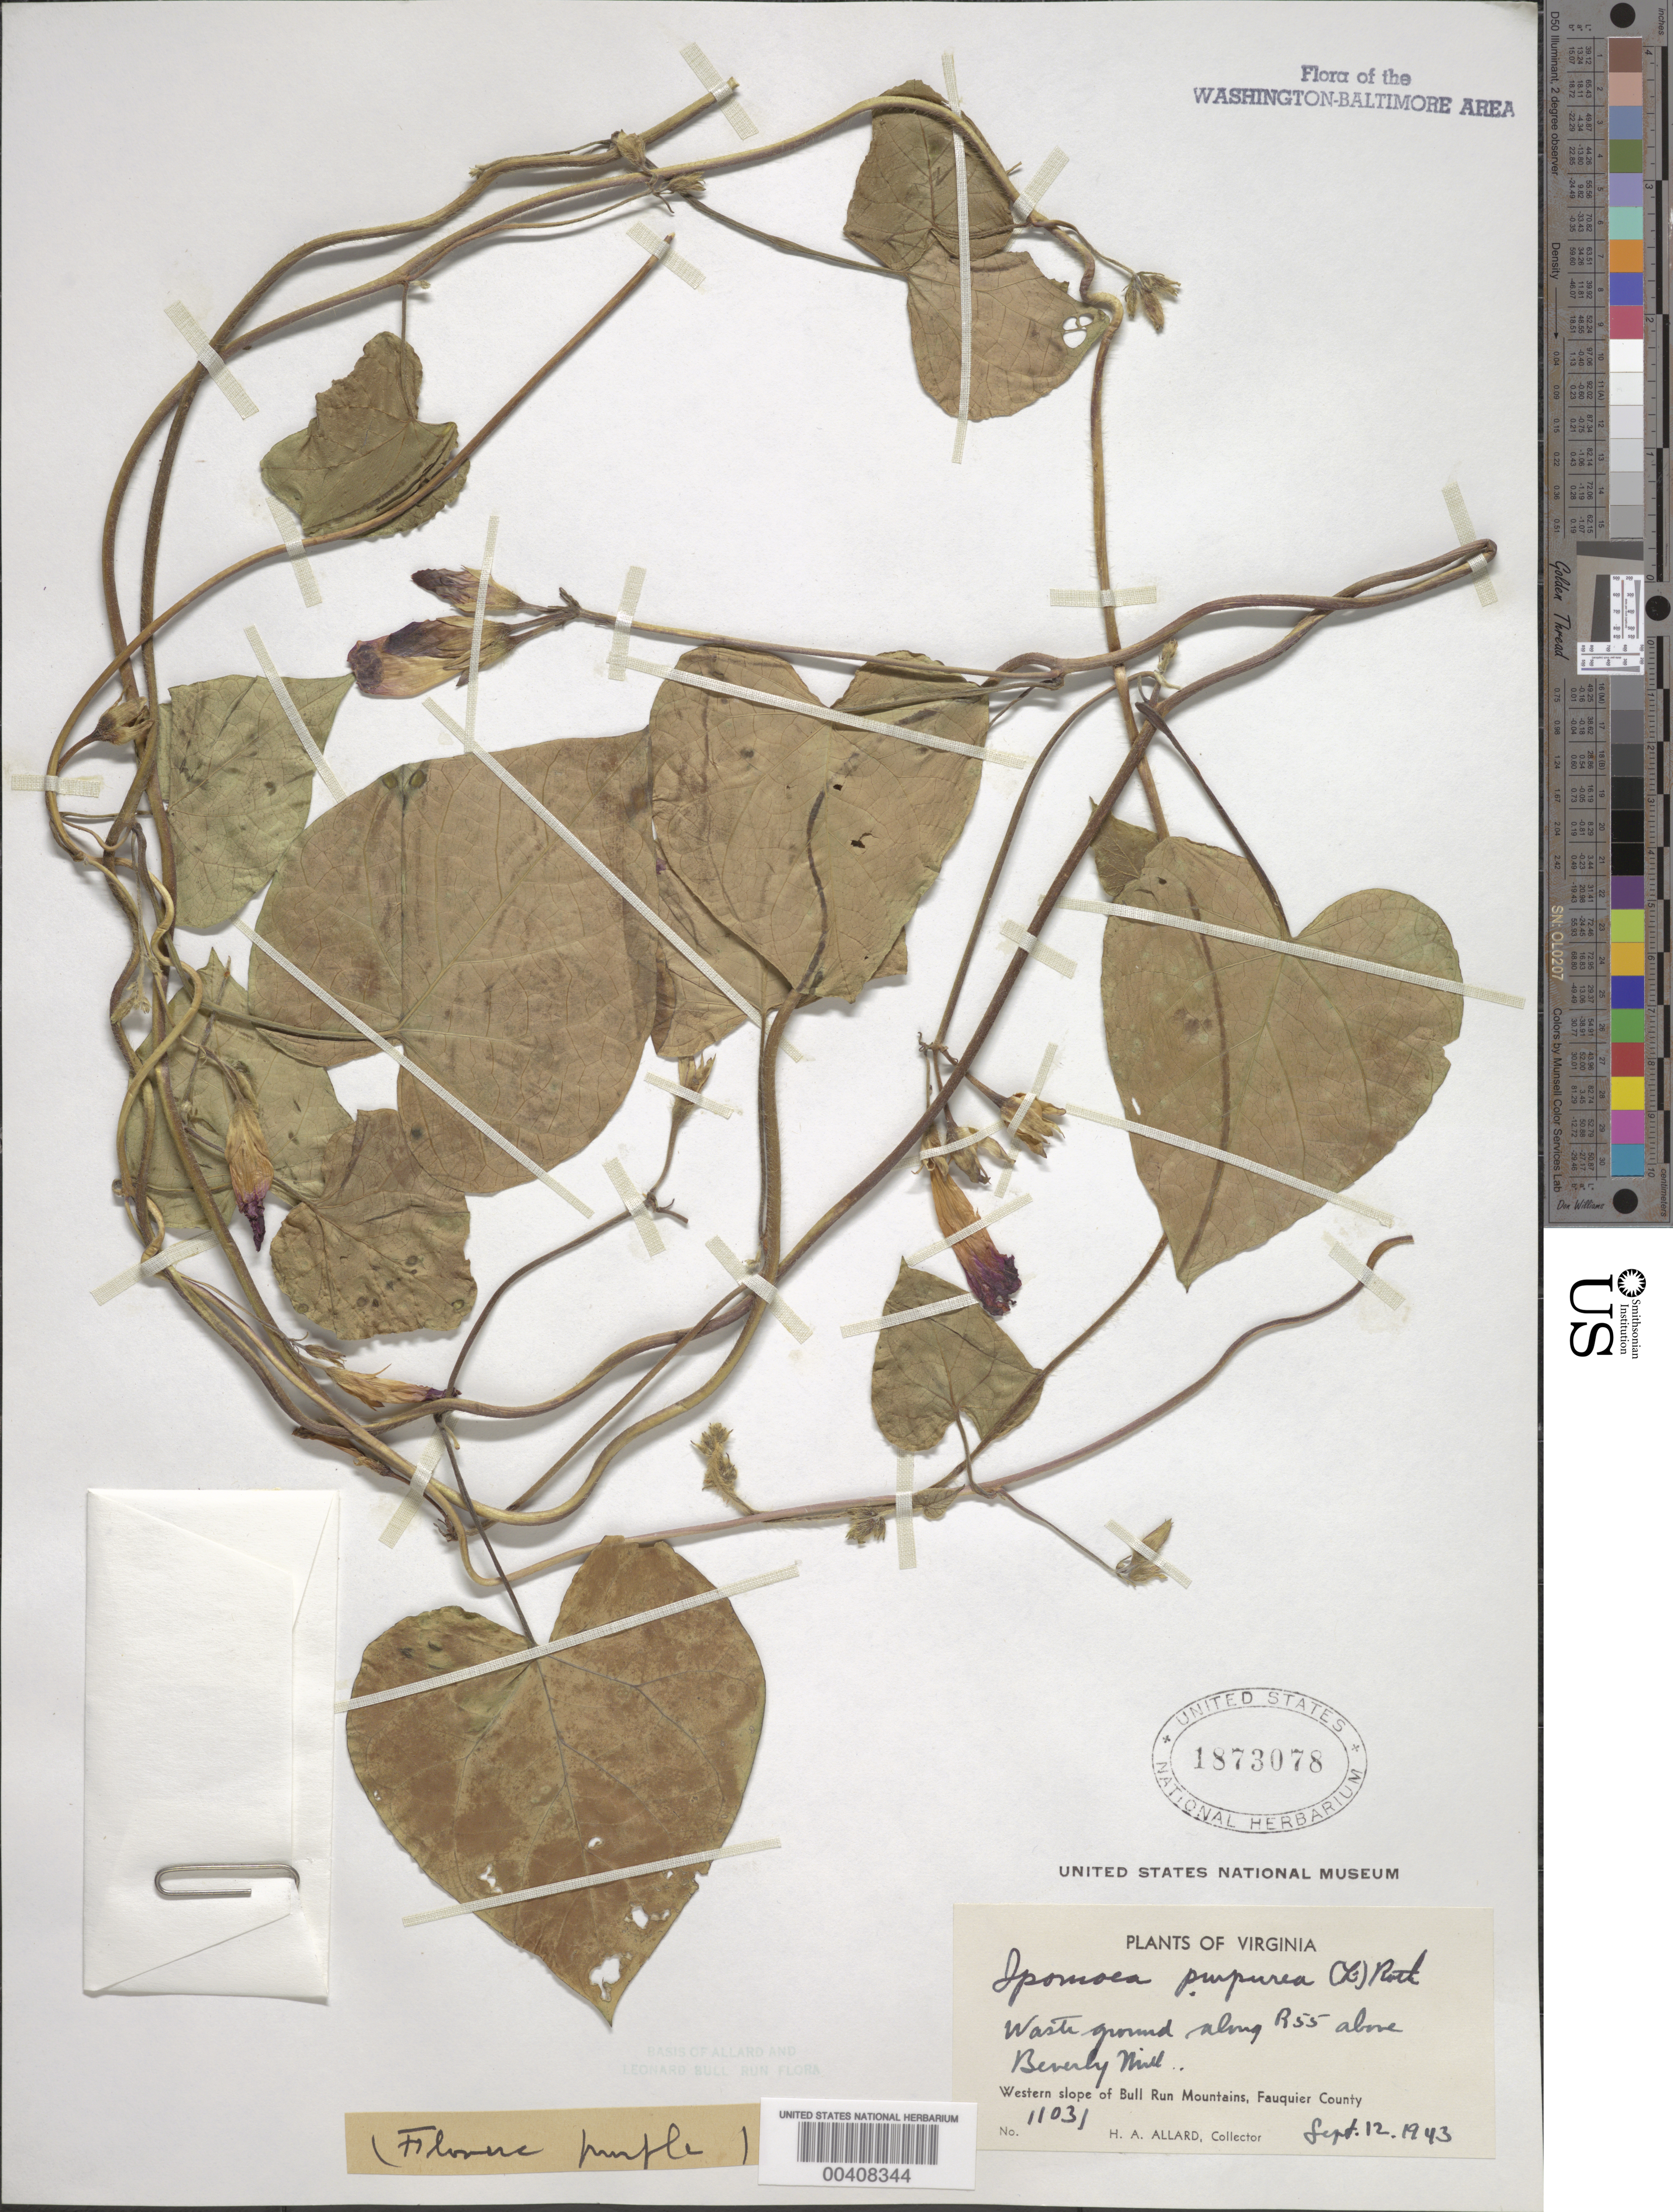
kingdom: Plantae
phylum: Tracheophyta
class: Magnoliopsida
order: Solanales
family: Convolvulaceae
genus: Ipomoea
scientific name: Ipomoea purpurea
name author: (L.) Roth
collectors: H. A. Allard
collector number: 11031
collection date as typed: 12 Sep 1943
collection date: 1943-09-12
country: United States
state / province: Virginia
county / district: Fauquier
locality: R. 55 above Beverley Mill, western slope of Bull Run Mountains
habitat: Waste ground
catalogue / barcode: US 1873078